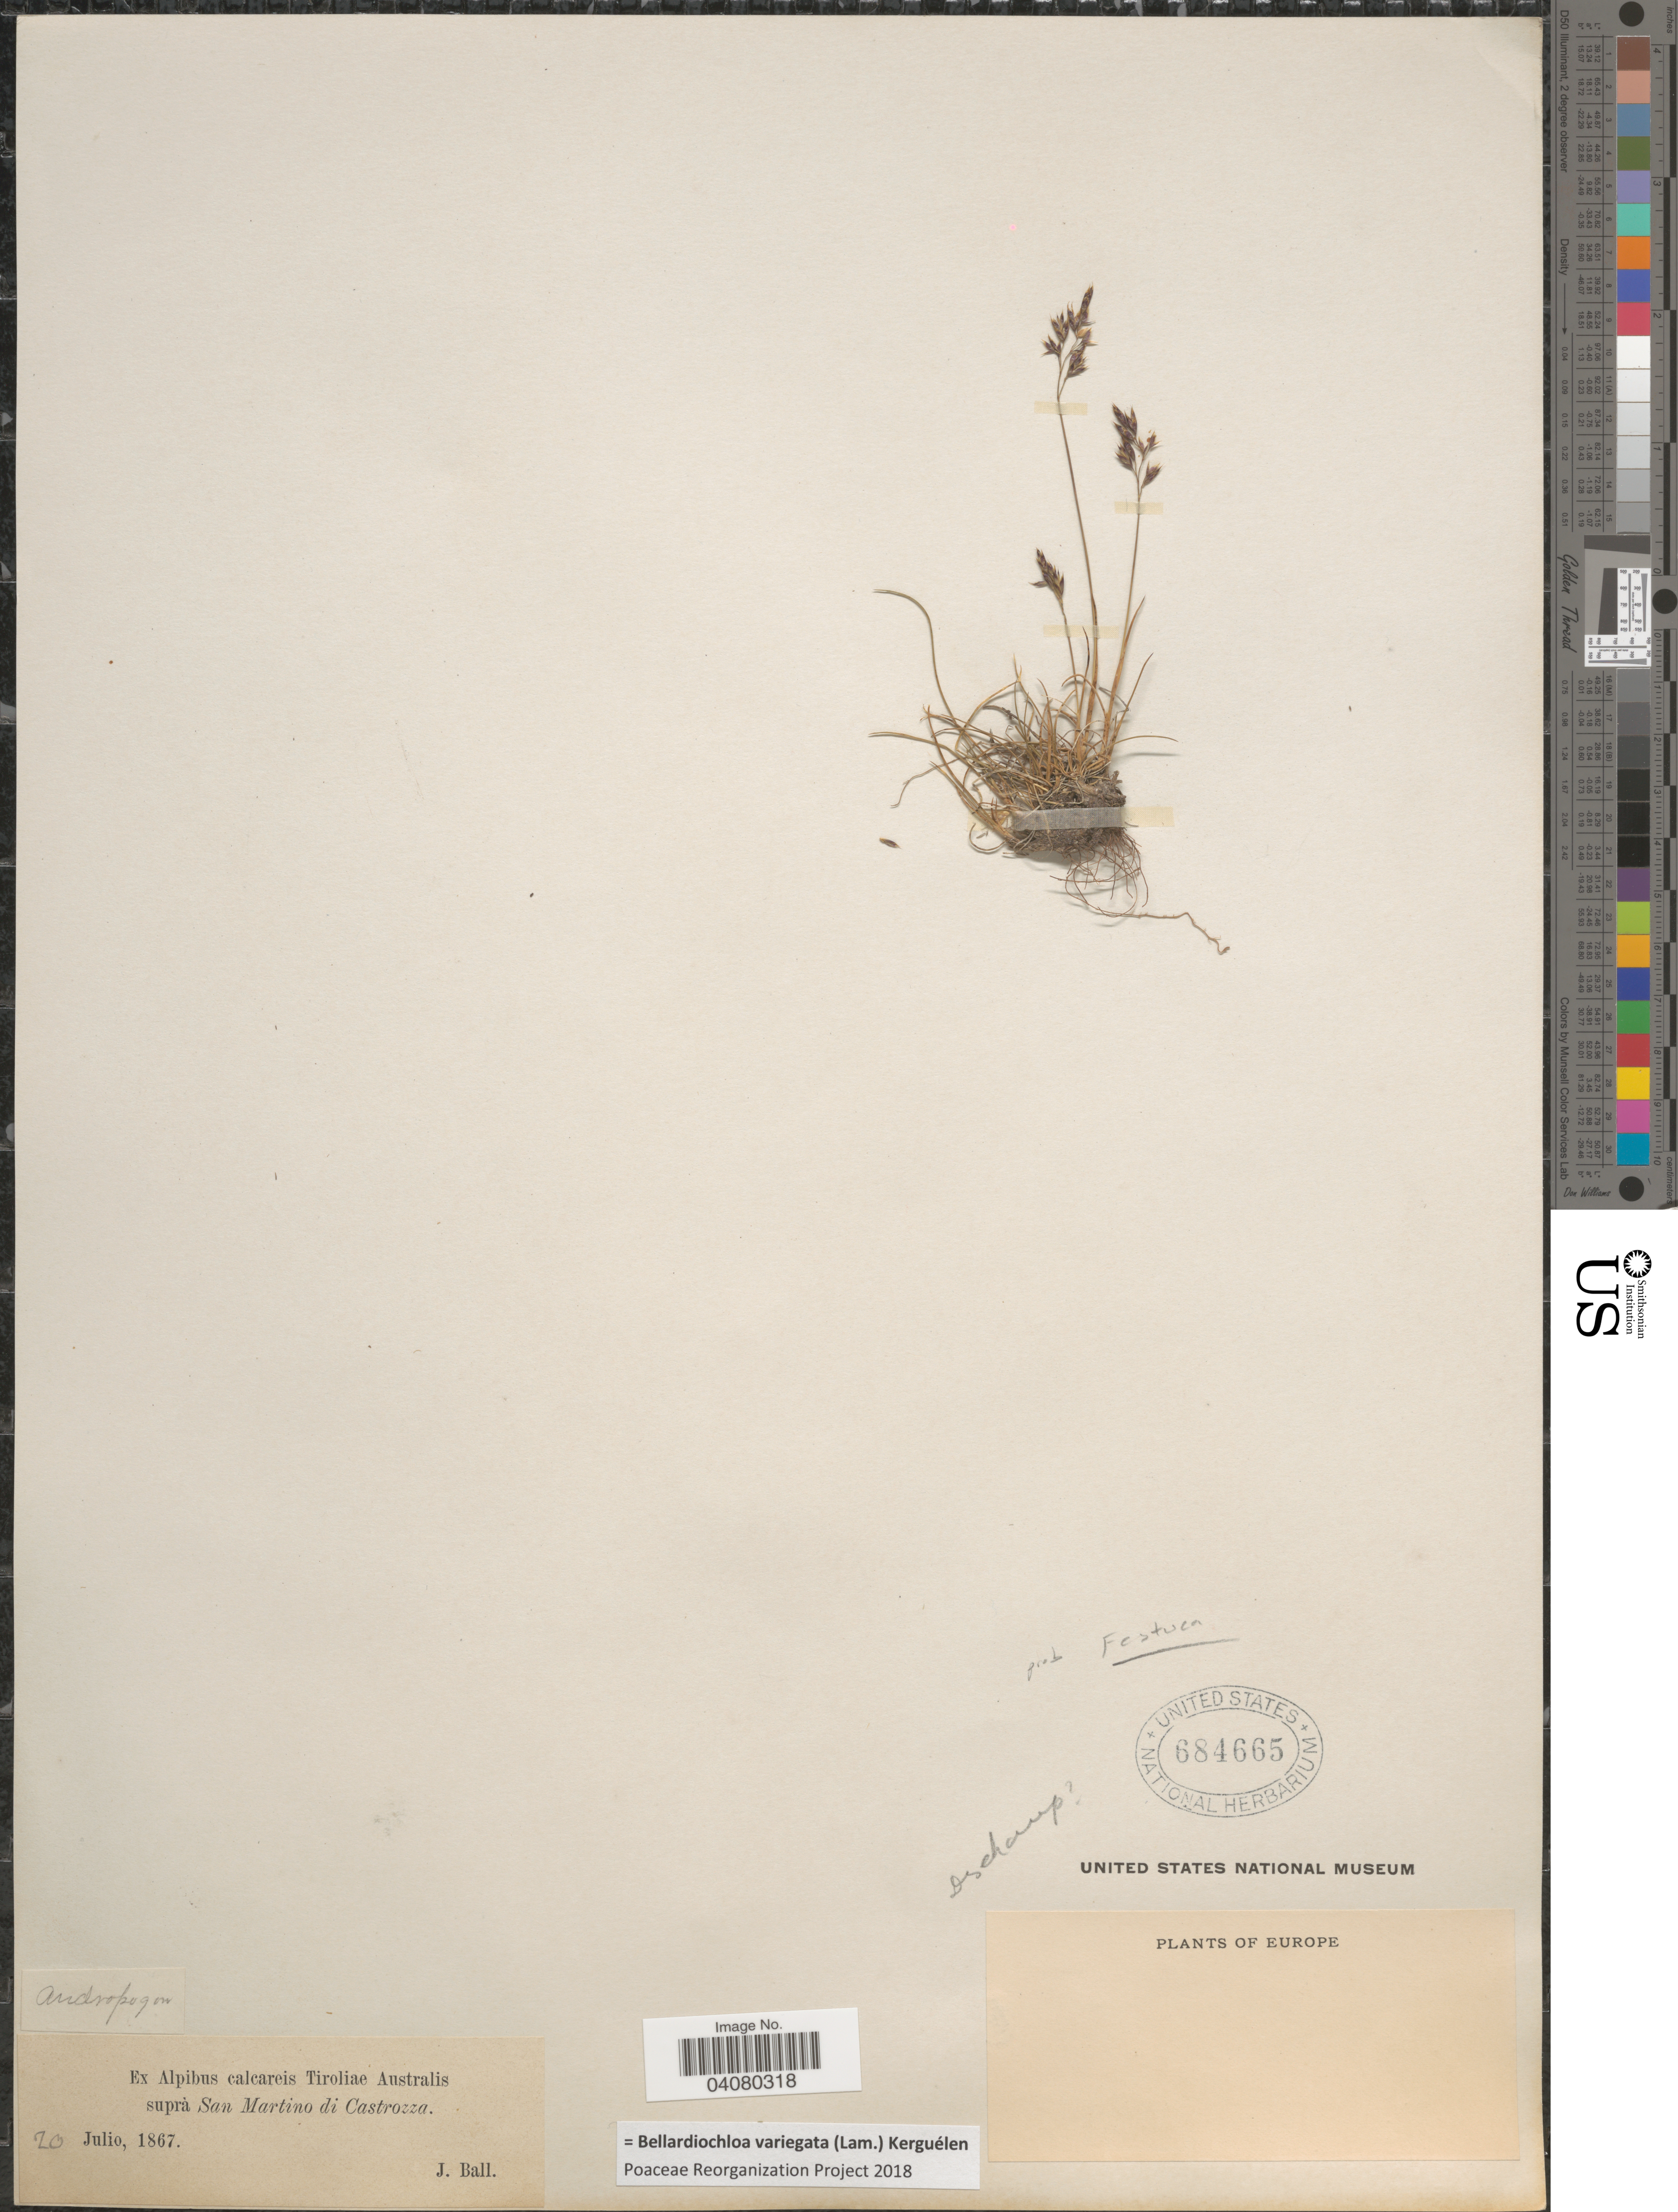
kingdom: Plantae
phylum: Tracheophyta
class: Liliopsida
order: Poales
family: Poaceae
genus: Bellardiochloa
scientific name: Bellardiochloa variegata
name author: (Lam.) Kerguélen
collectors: J. Ball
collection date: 1867-07-20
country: Italy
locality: Ex Alpibus calcareis Tiroliae Australis supra San Martino di Castrozza. Europe.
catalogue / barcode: US 684665